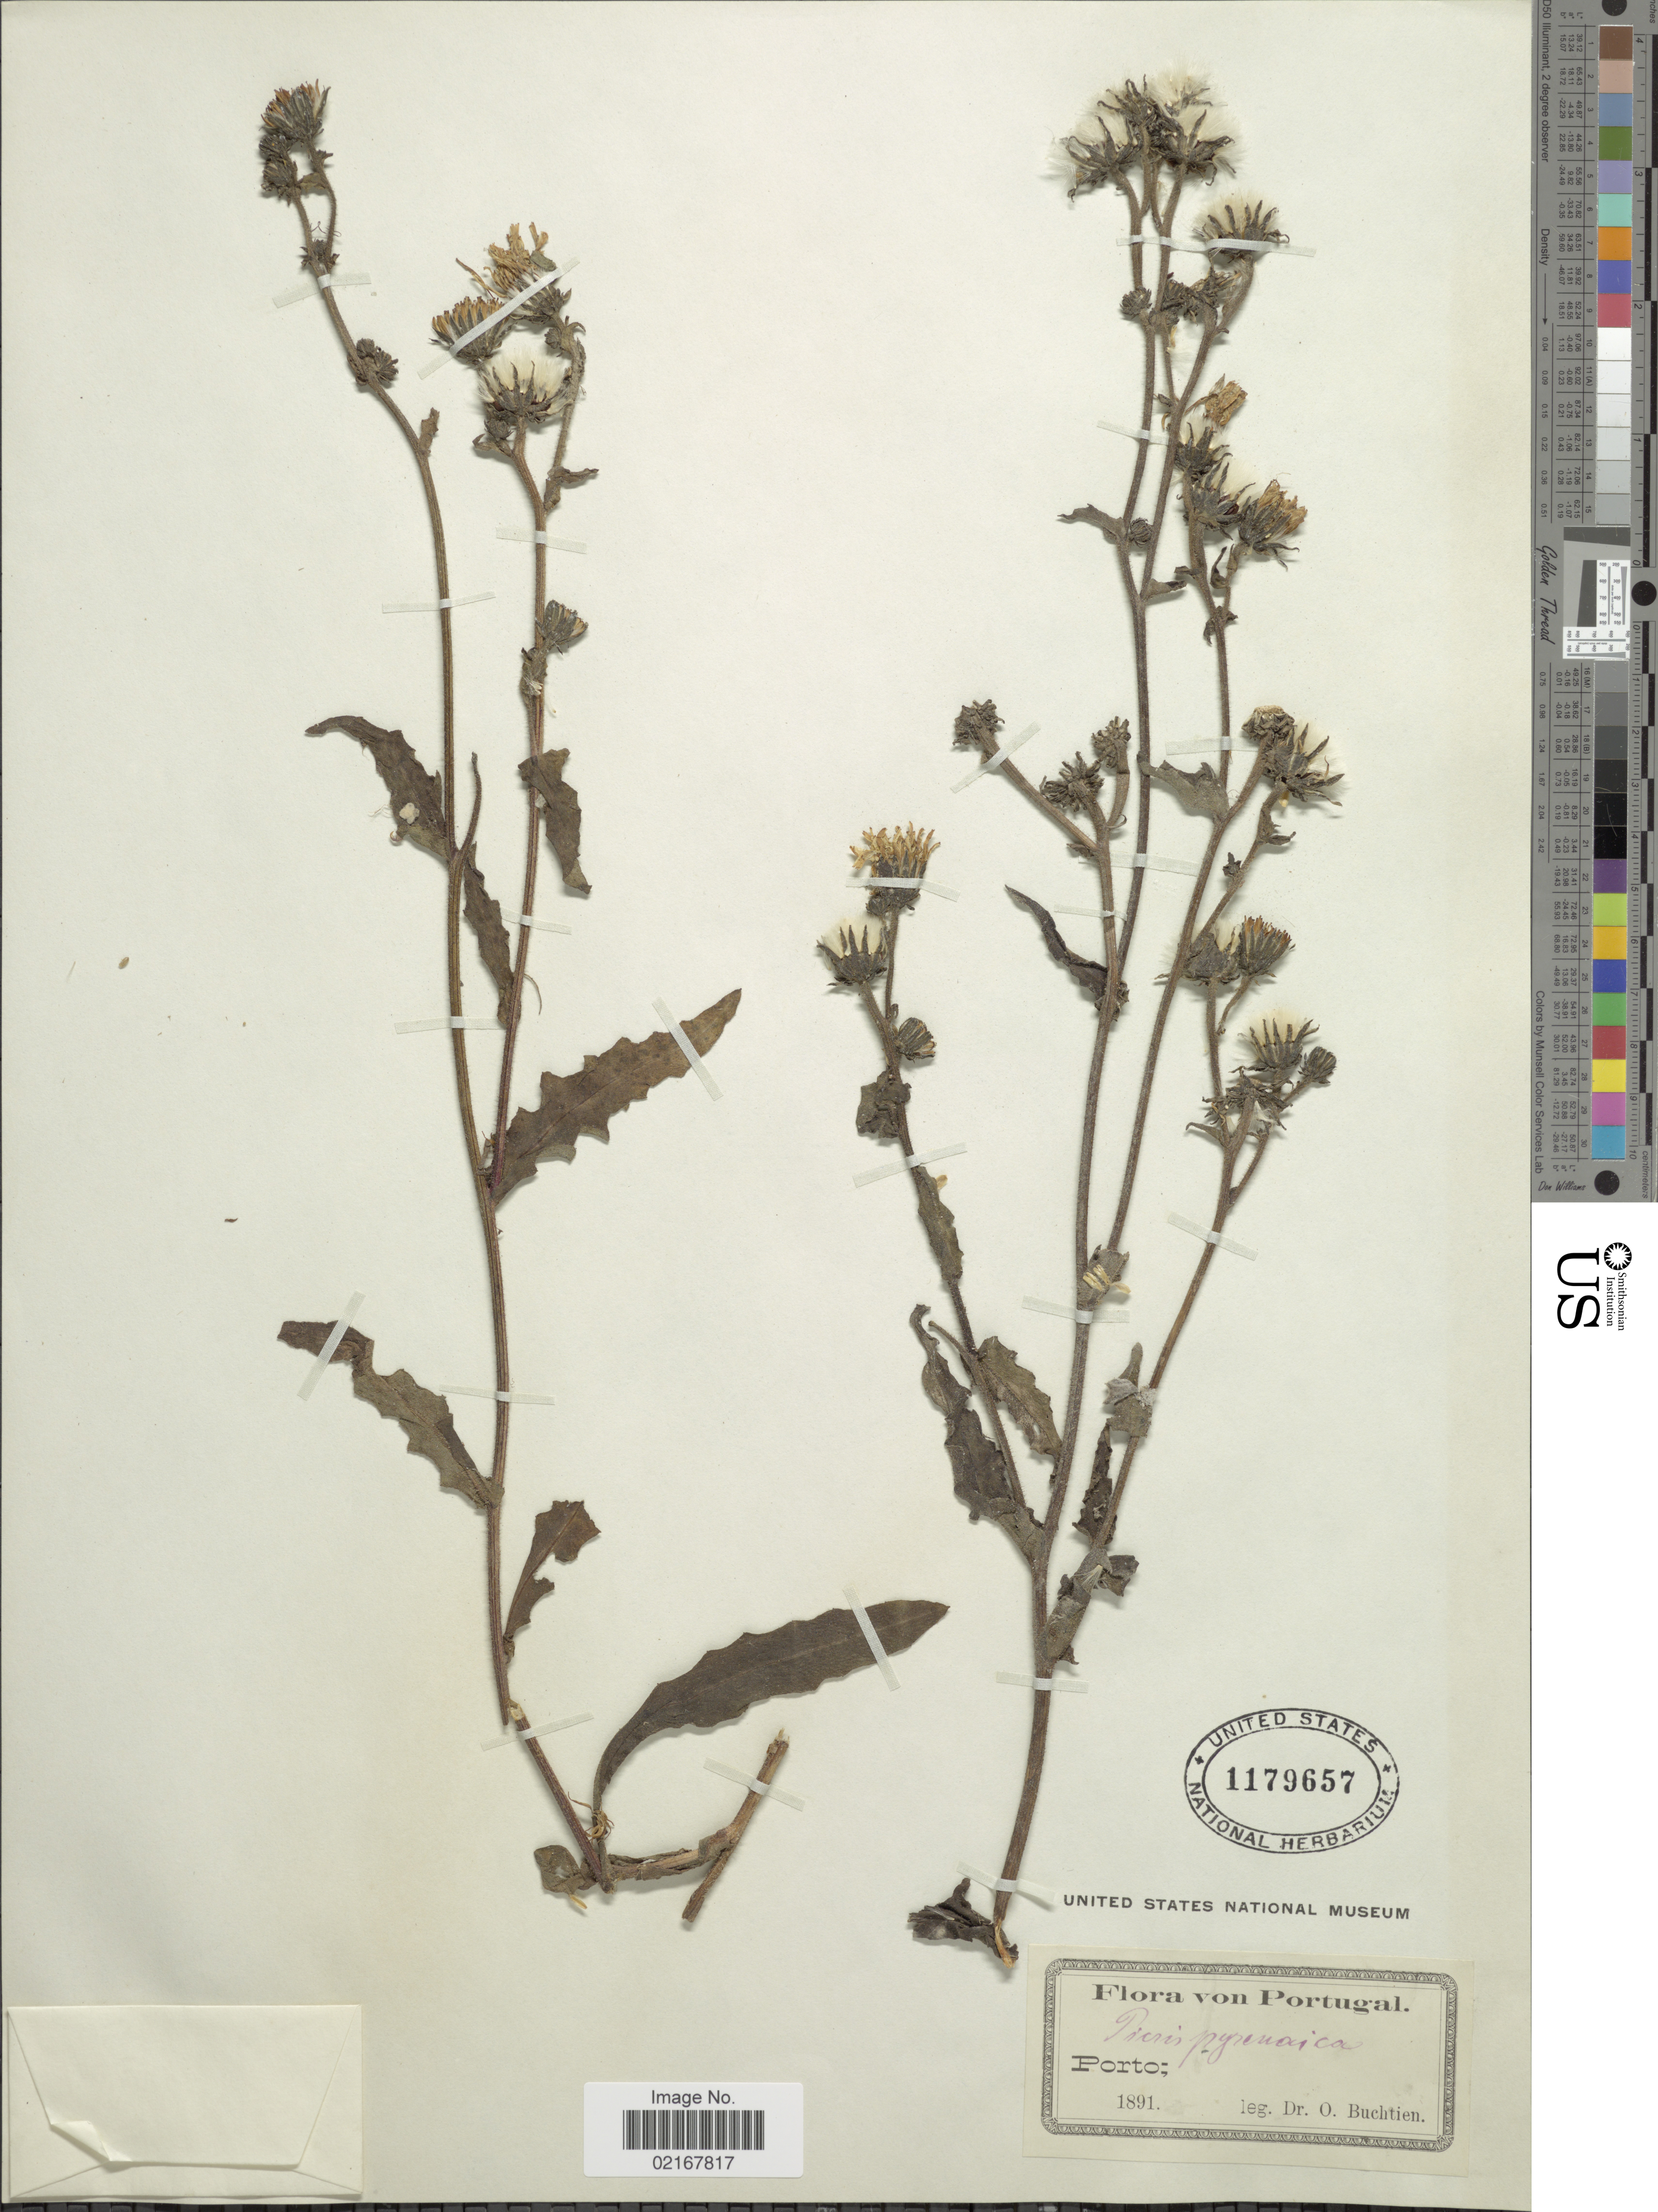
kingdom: Plantae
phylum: Tracheophyta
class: Magnoliopsida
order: Asterales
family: Asteraceae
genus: Crepis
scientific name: Crepis pyrenaica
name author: (L.) Greuter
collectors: O. Buchtien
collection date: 1891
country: Portugal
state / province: Porto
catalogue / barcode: US 1179657